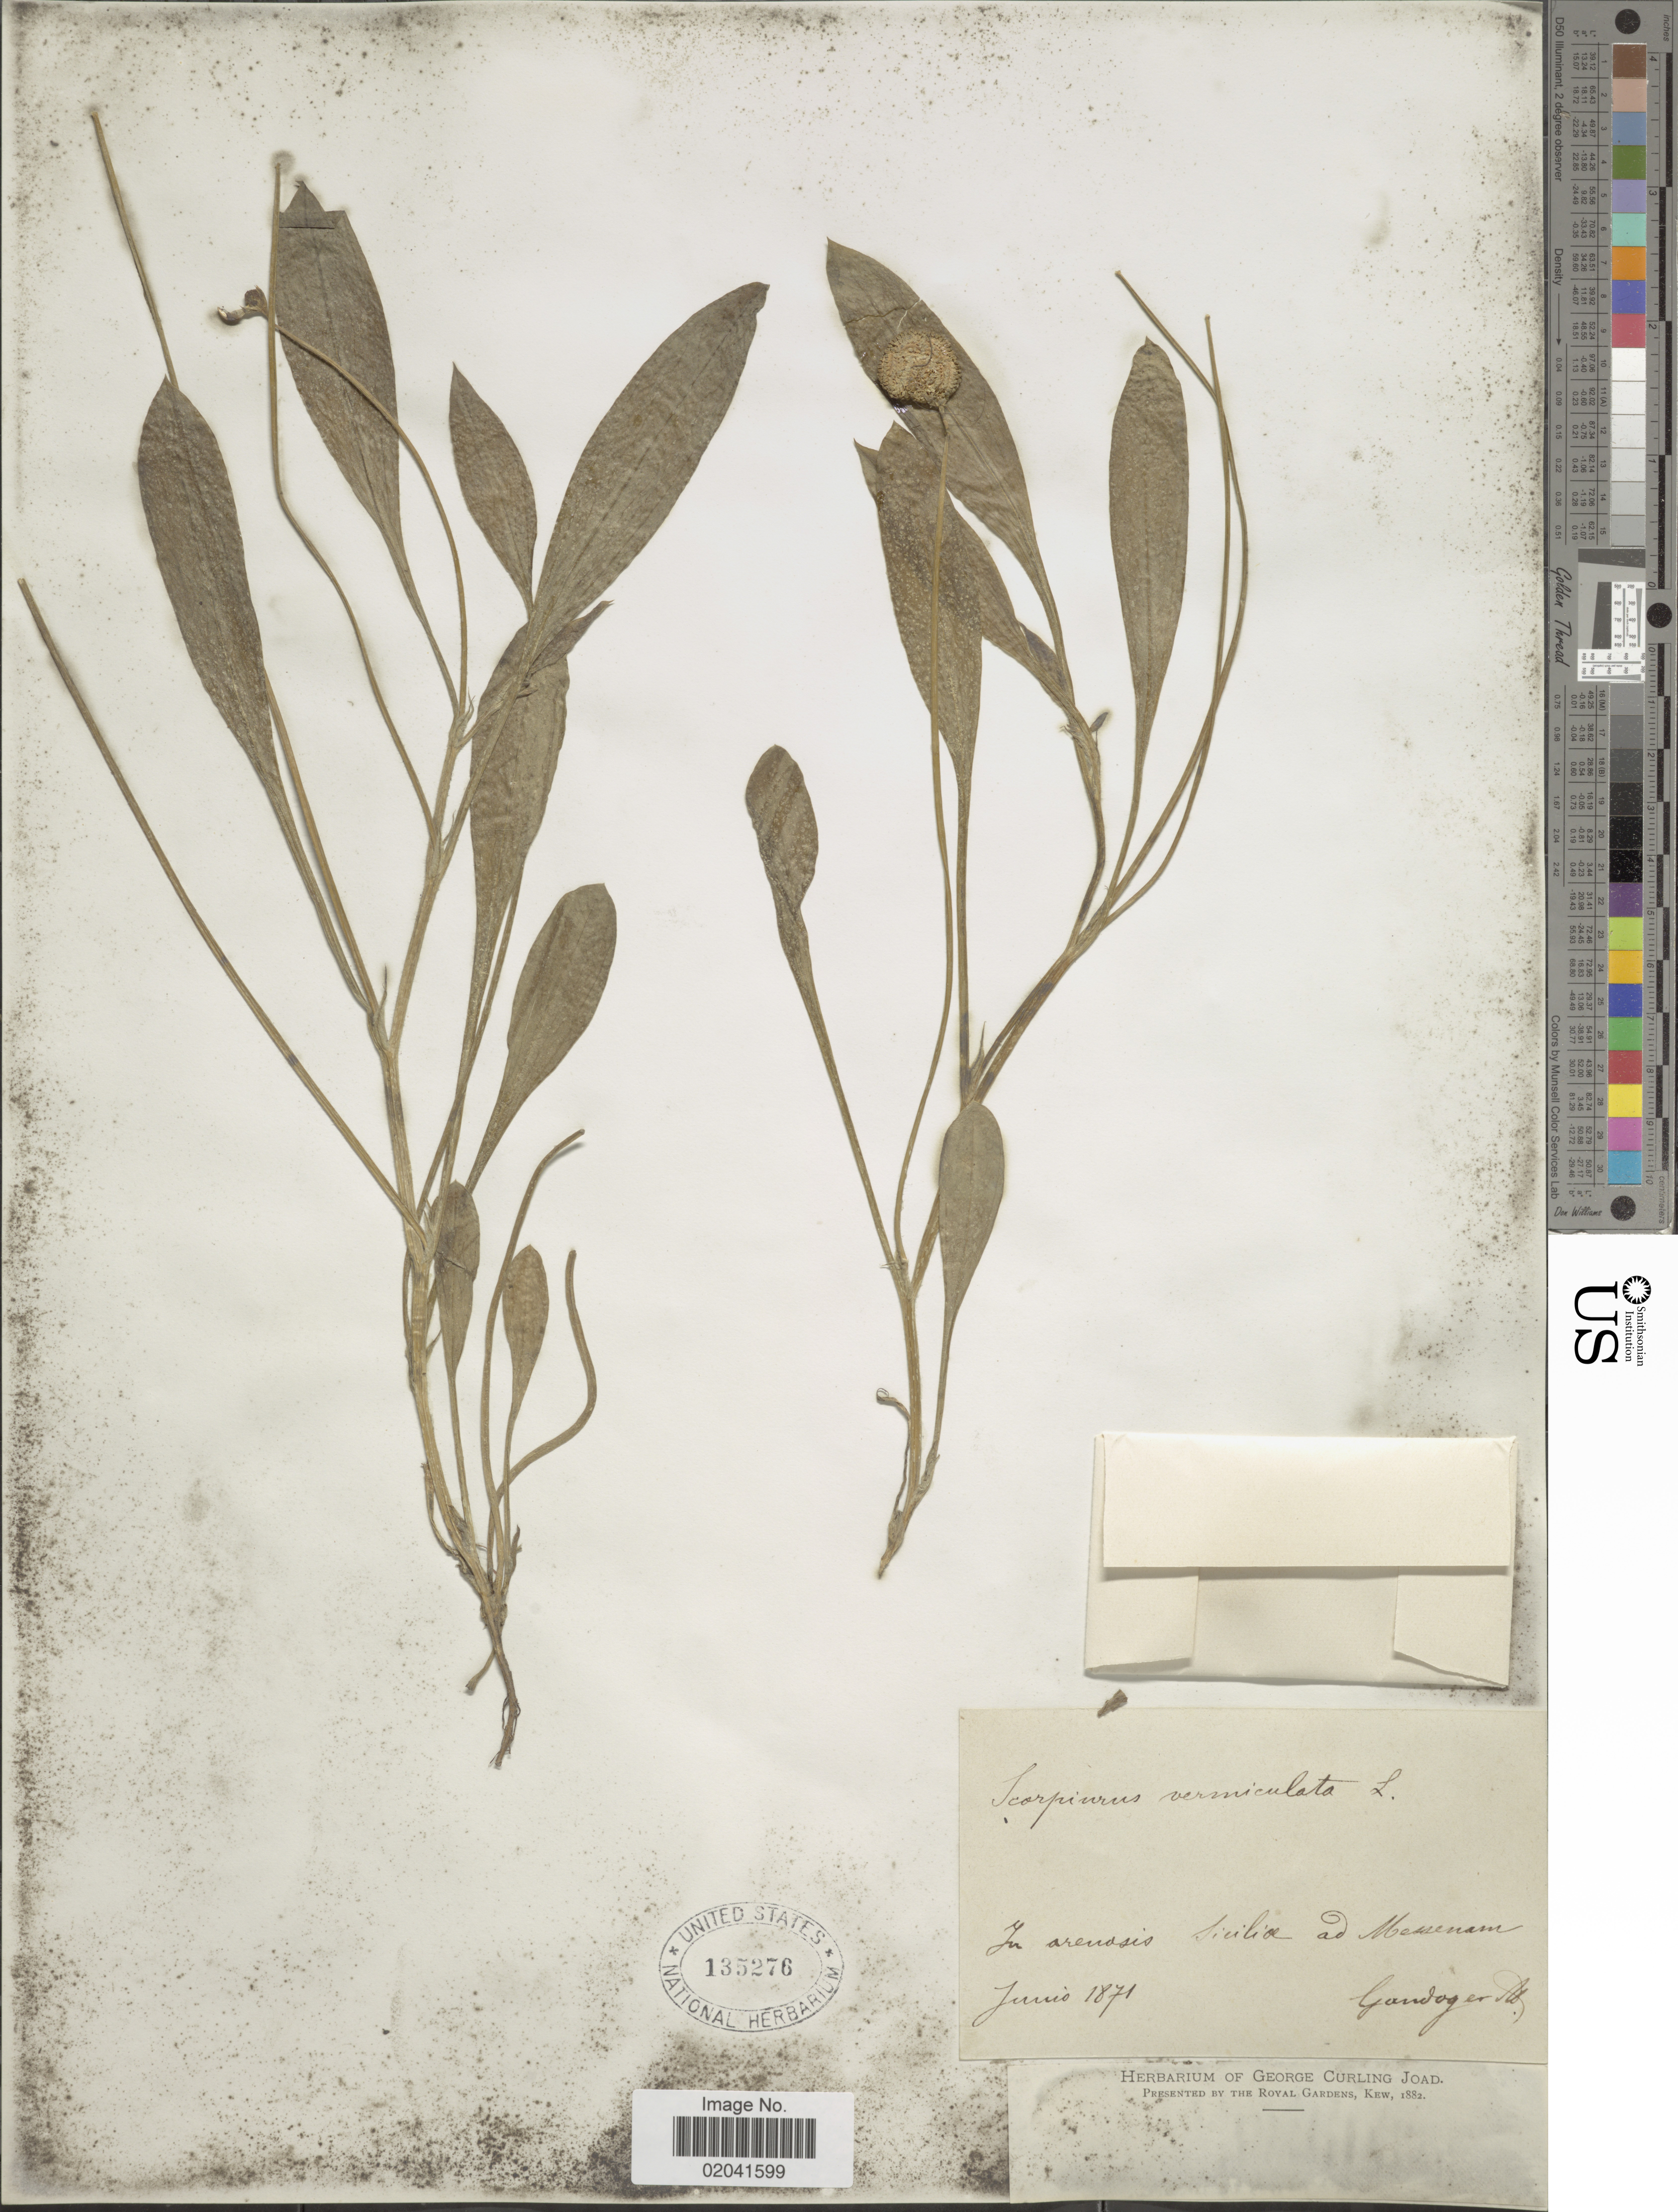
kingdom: Plantae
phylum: Tracheophyta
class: Magnoliopsida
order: Fabales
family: Fabaceae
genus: Scorpiurus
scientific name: Scorpiurus vermiculata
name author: L.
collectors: M. Gandoger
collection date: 1871-06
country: Italy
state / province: Siciliana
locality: In arenosis Sicilia ad Messenam [interpreted]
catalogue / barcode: US 135276